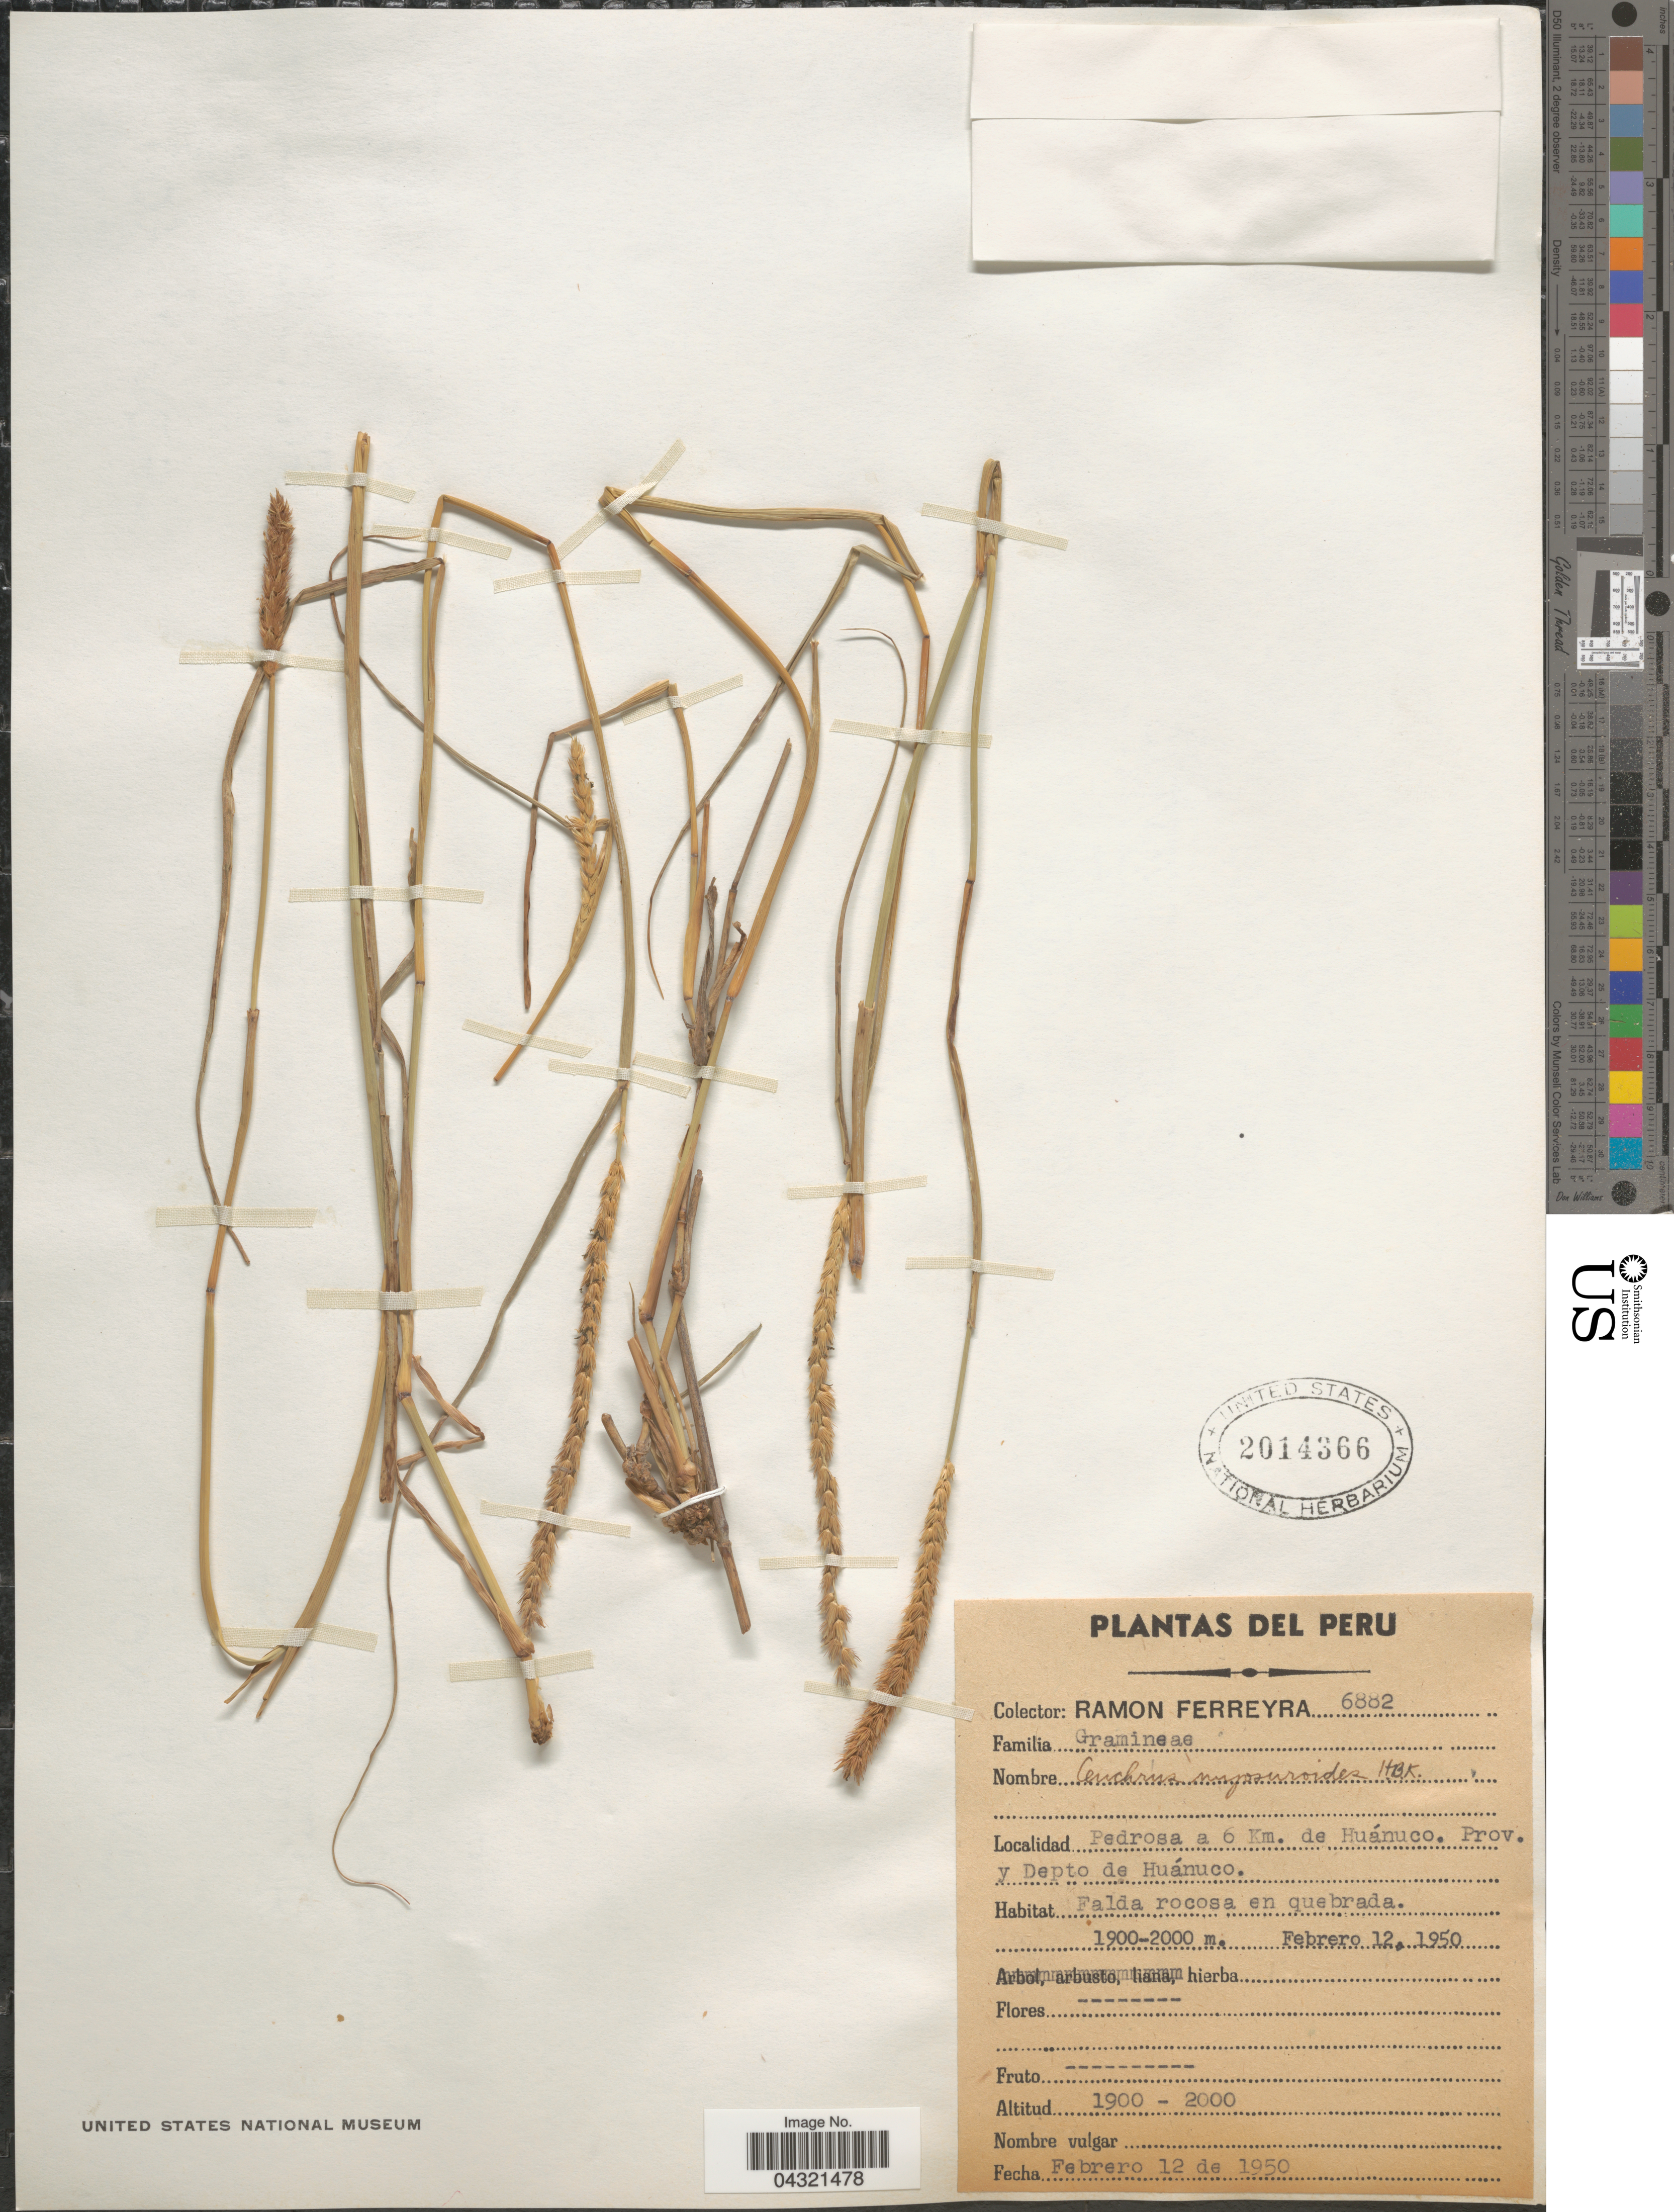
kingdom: Plantae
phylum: Tracheophyta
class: Liliopsida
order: Poales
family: Poaceae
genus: Cenchrus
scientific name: Cenchrus myosuroides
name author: Kunth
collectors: R. A. Ferreyra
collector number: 6882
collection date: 1950-02-12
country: Peru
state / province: Huánuco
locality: Pedrosa a 6 Km. de Huánuco. Prov. y Depto de Huánuco.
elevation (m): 1900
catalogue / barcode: US 2014366